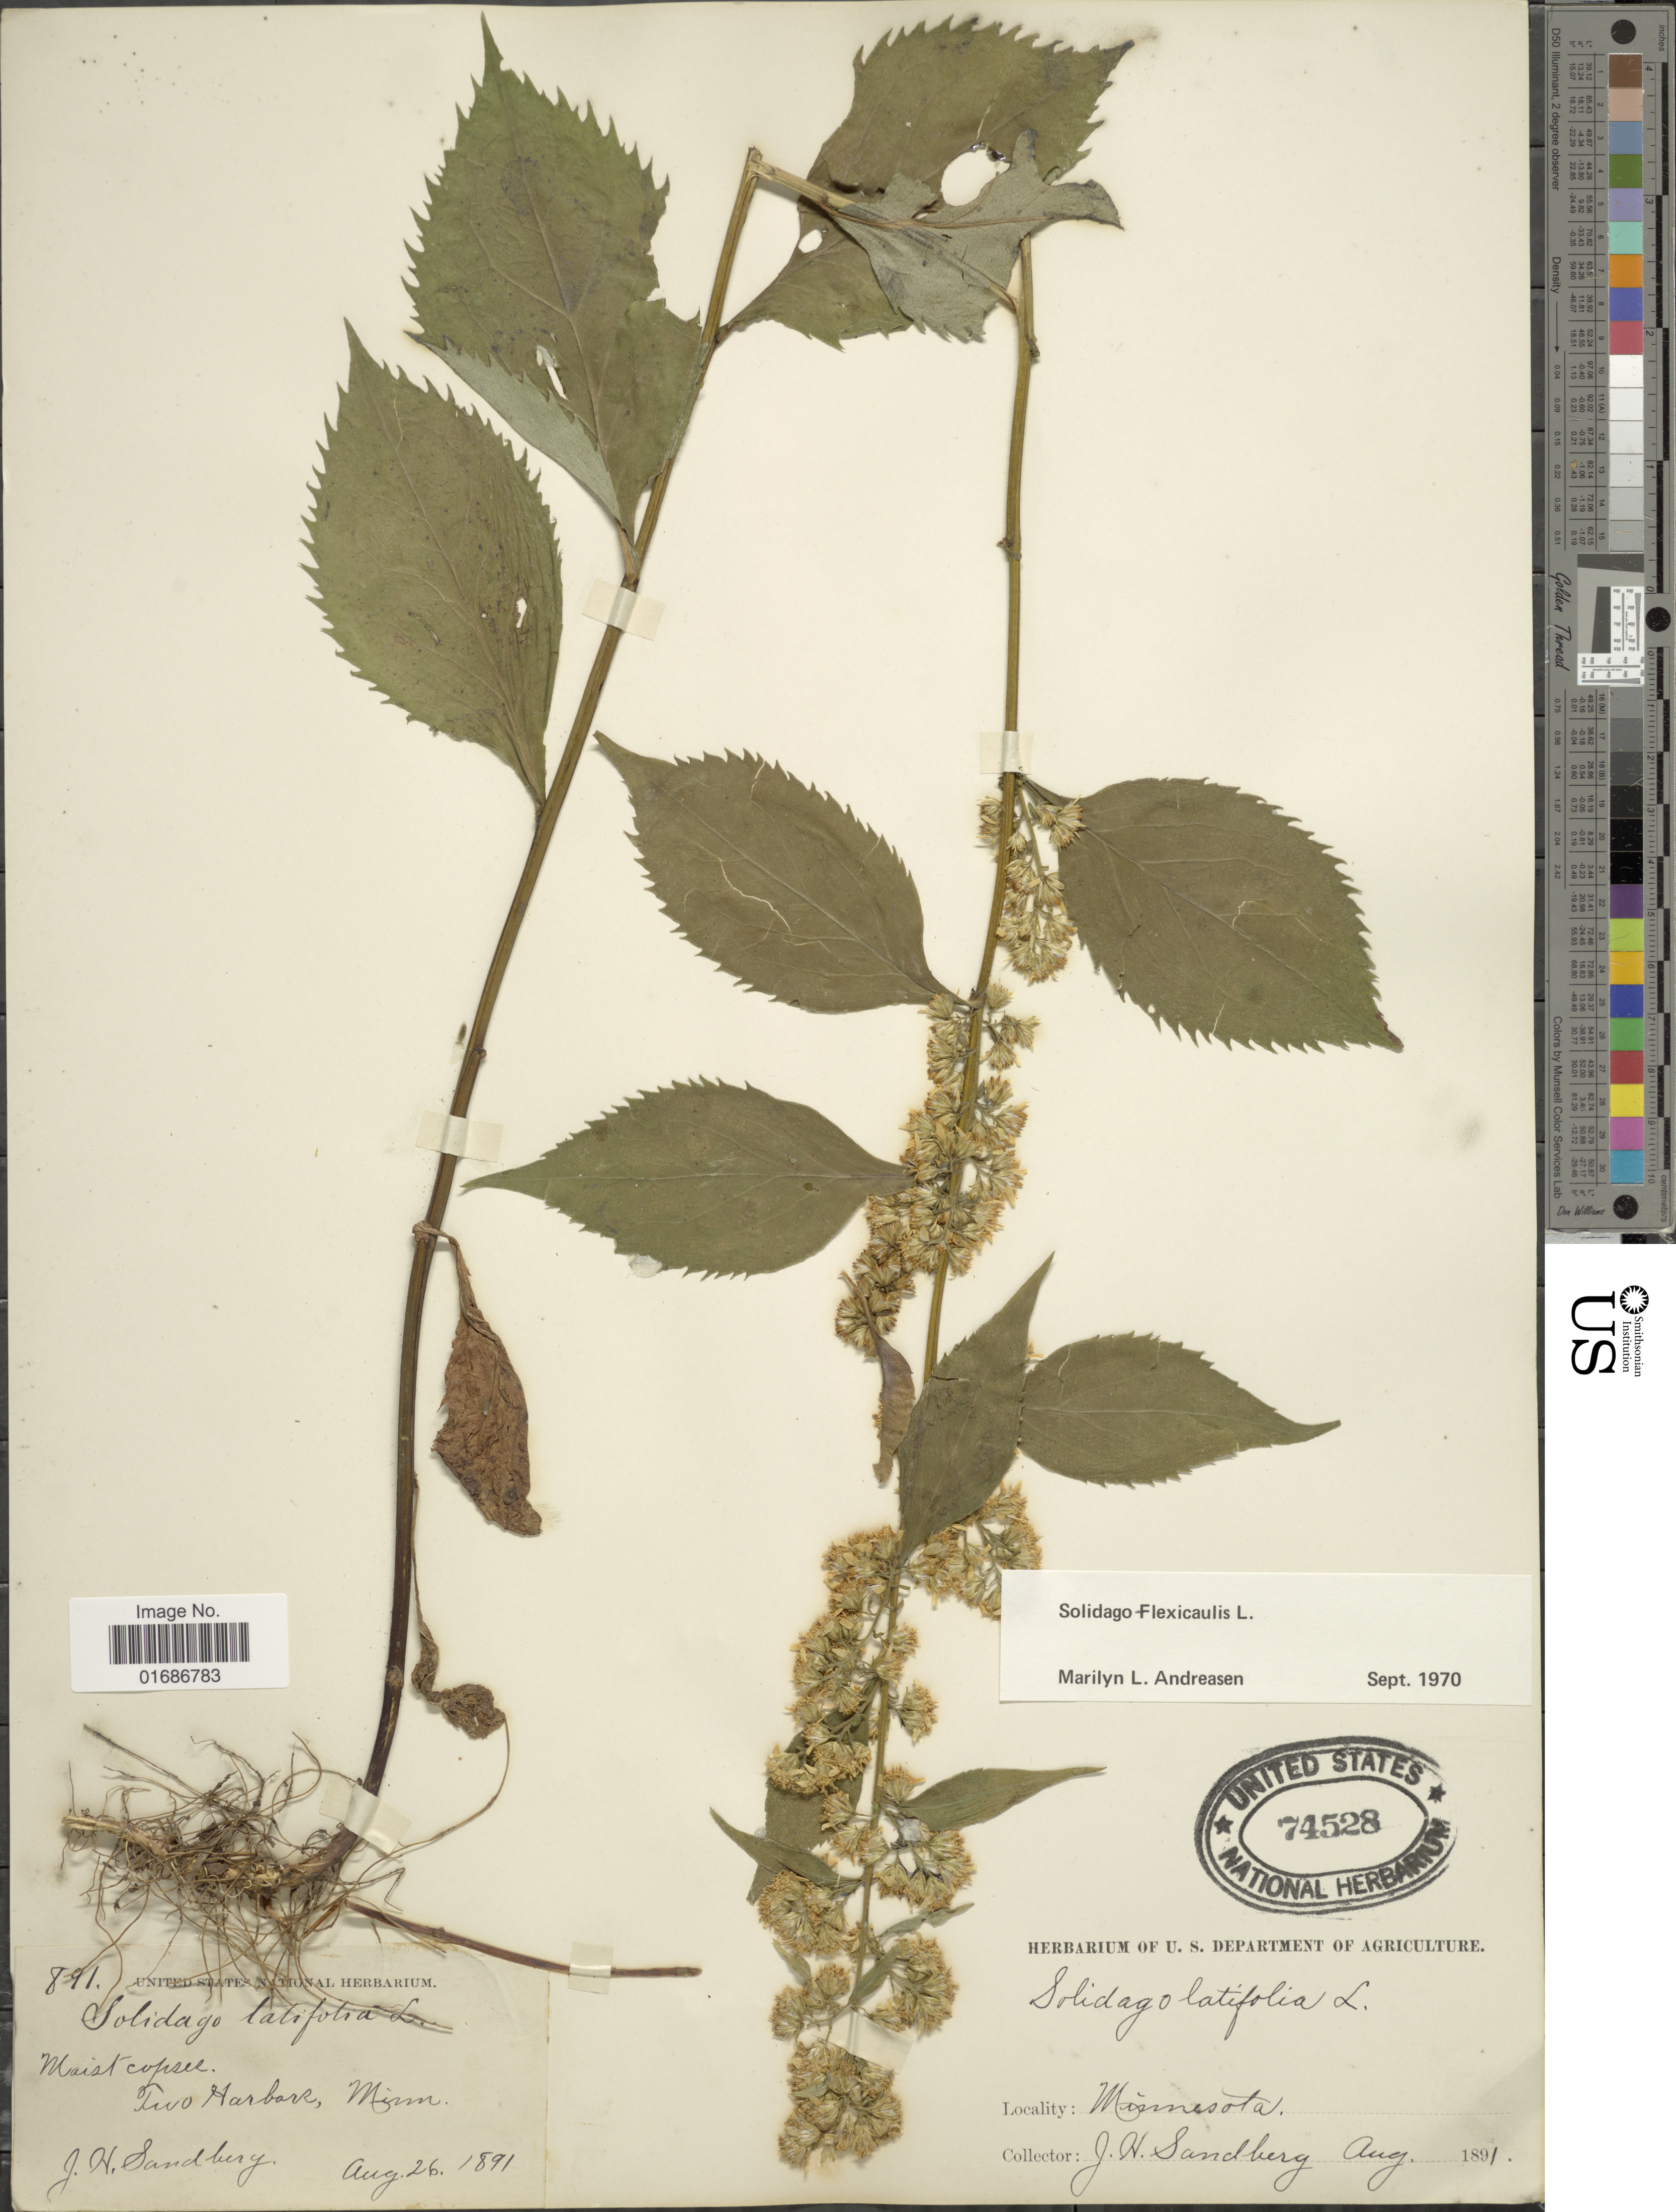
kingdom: Plantae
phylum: Tracheophyta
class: Magnoliopsida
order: Asterales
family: Asteraceae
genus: Solidago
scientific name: Solidago flexicaulis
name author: L.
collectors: J. H. Sandberg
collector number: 891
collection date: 1891-08-26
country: United States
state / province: Minnesota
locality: Tivo Harbor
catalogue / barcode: US 74528